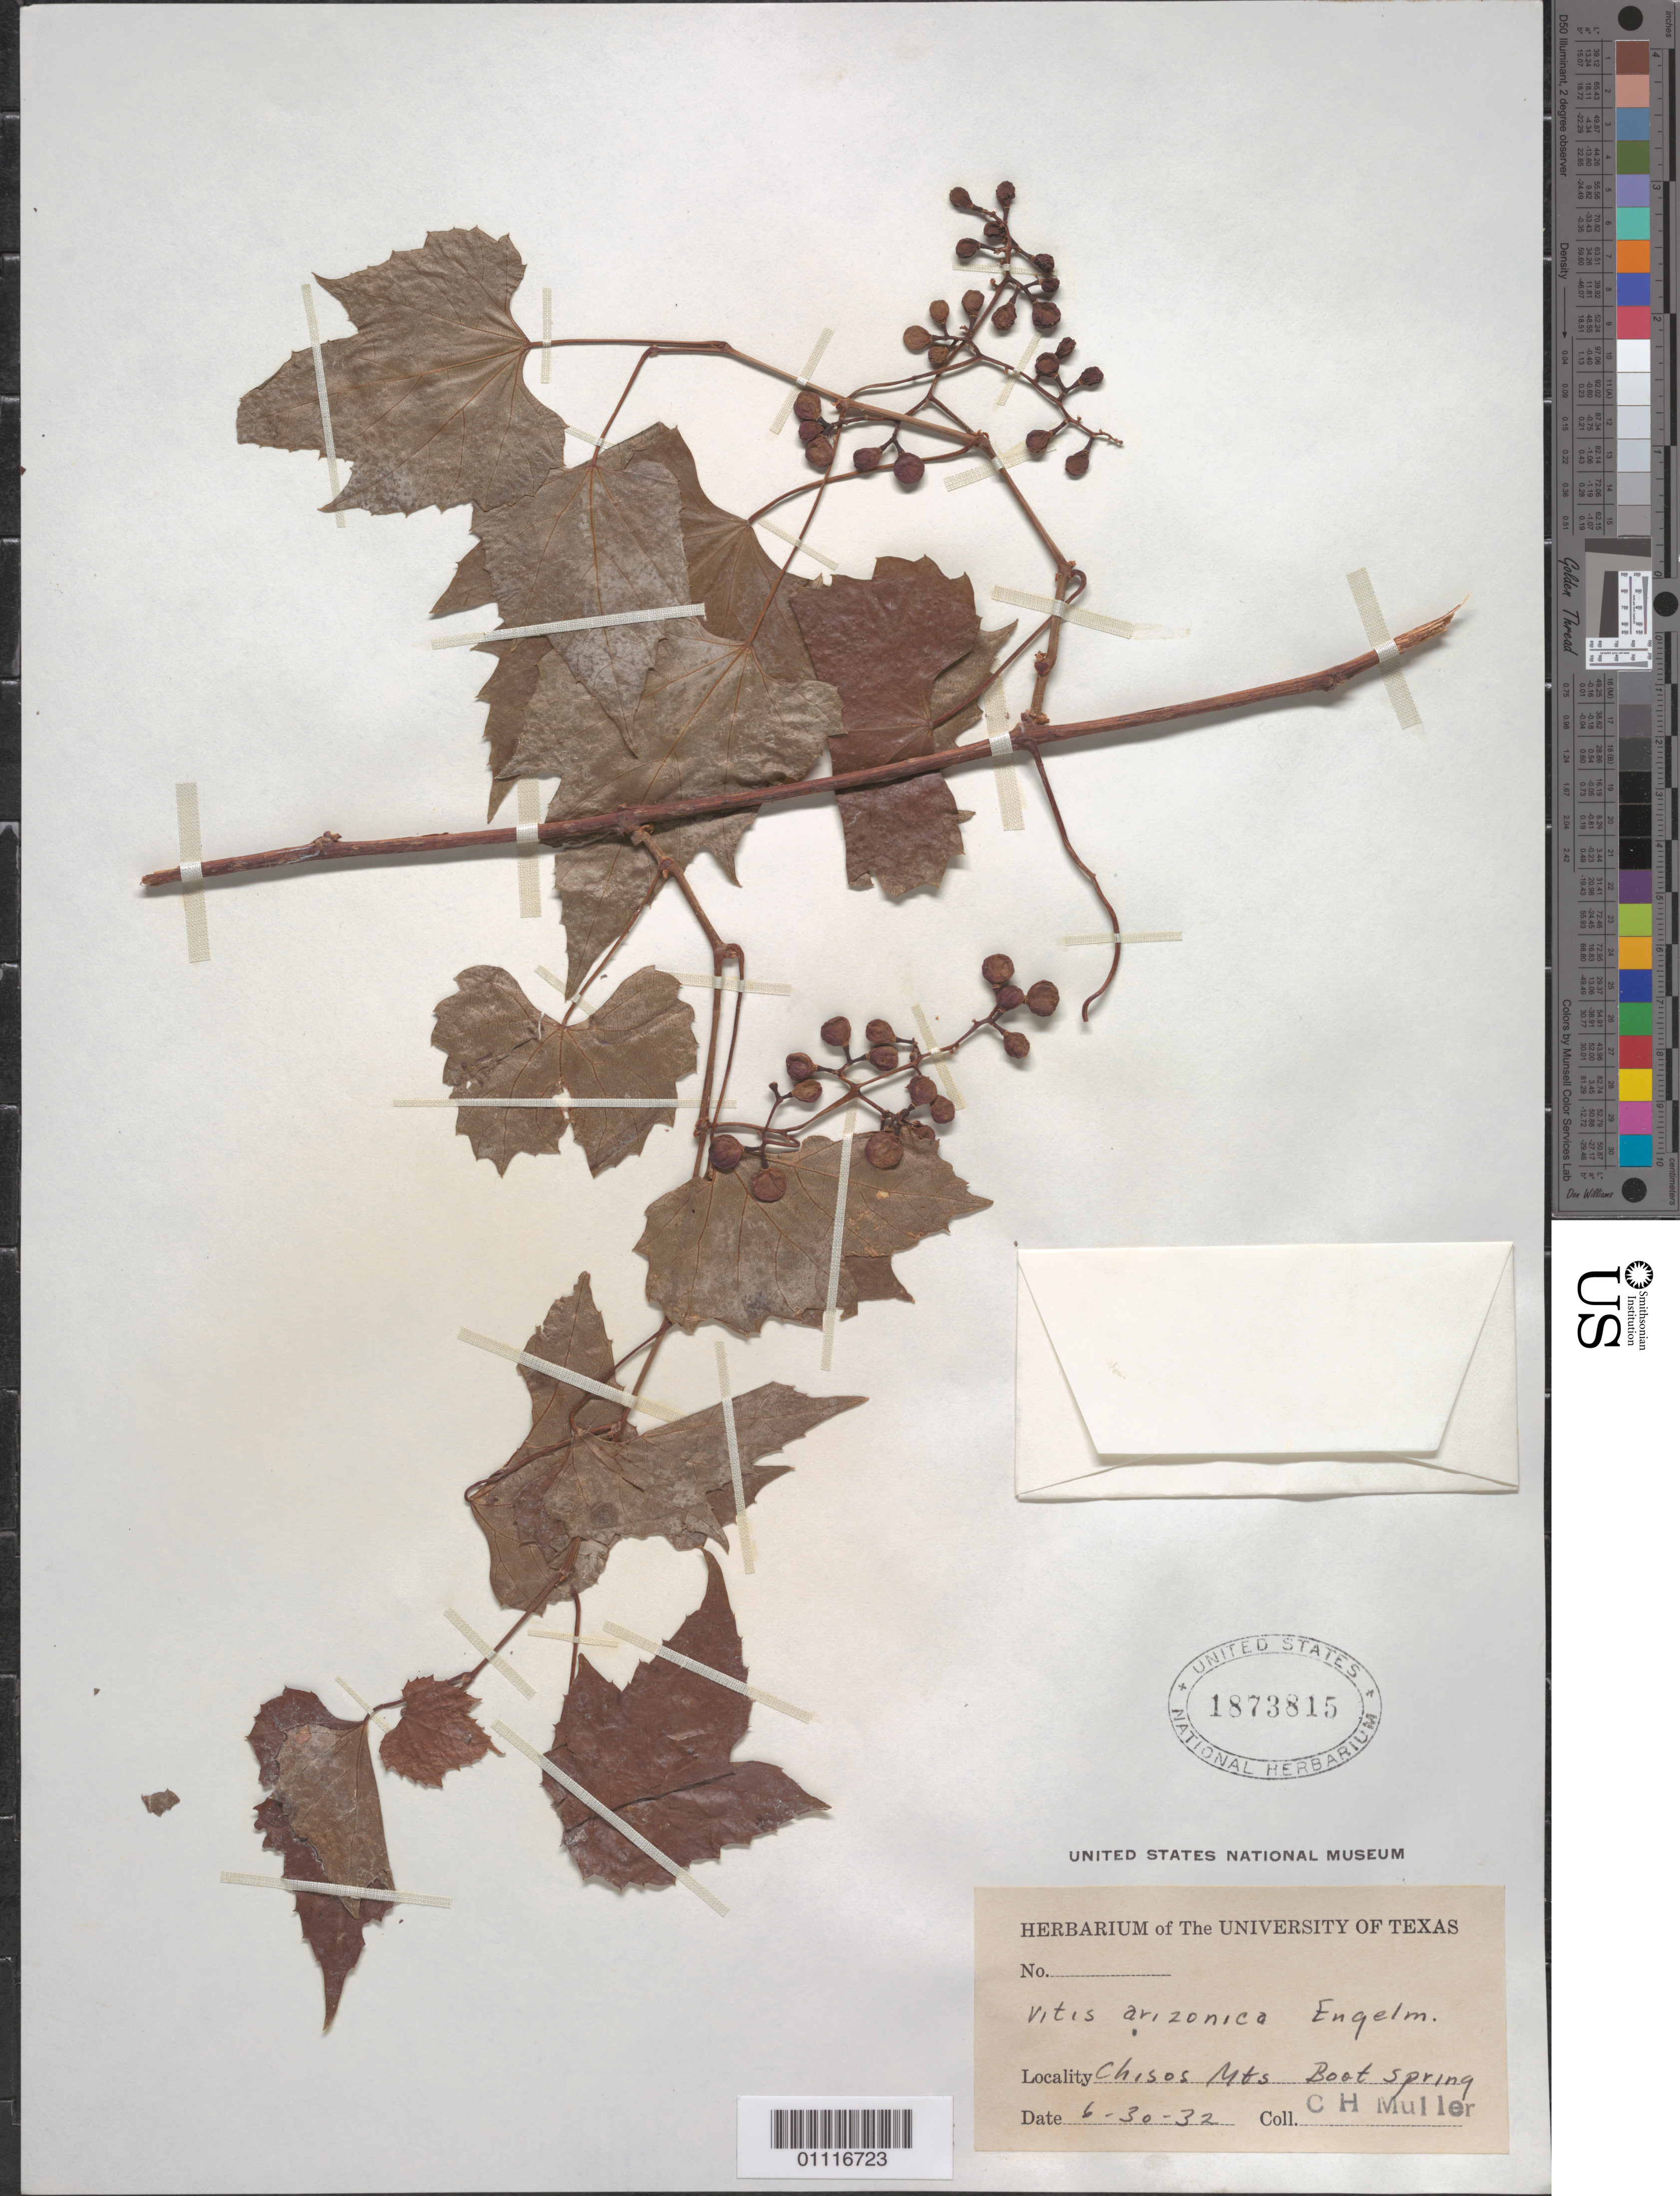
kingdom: Plantae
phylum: Tracheophyta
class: Magnoliopsida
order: Vitales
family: Vitaceae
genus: Vitis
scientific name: Vitis arizonica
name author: Engelm.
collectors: C. H. Muller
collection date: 1932-06-30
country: United States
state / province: Texas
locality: Chisos Mts, Boat Spring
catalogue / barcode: US 1873815